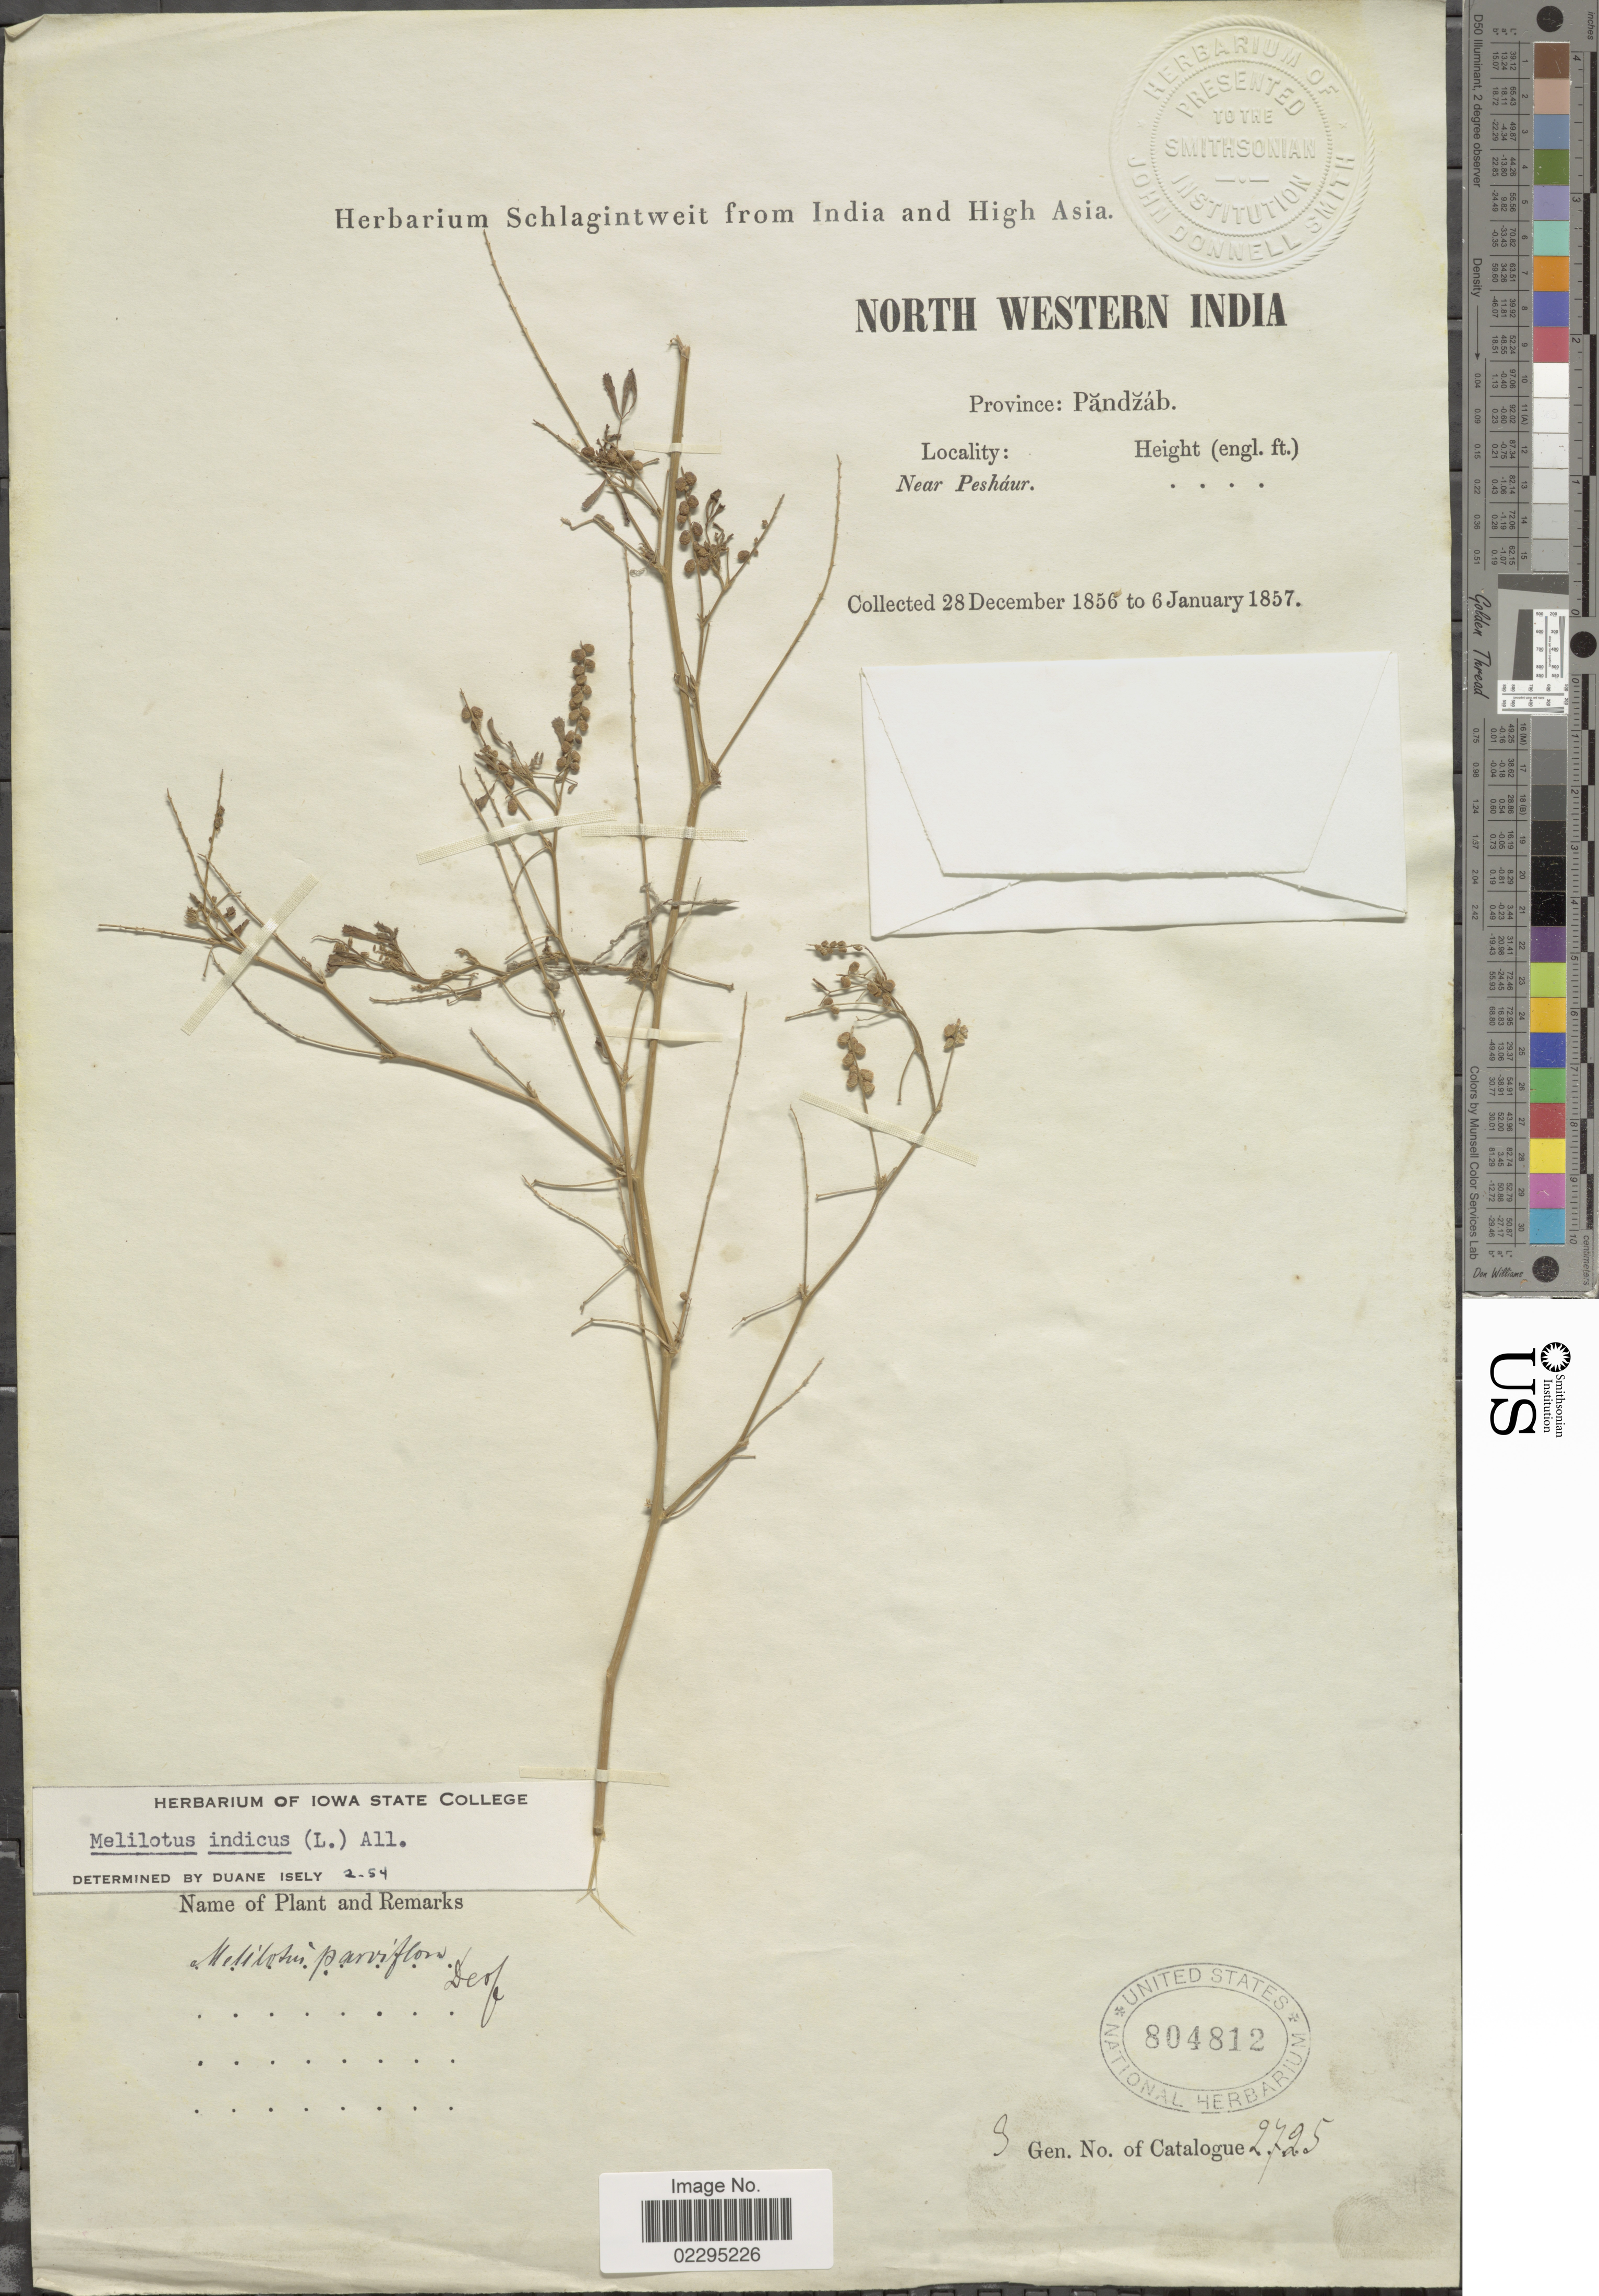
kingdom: Plantae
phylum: Tracheophyta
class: Magnoliopsida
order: Fabales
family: Fabaceae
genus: Melilotus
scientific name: Melilotus indicus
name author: (L.) All.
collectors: ex herb. Schlagintweit from India and High Asia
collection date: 1856-12-28/1857-01-06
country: India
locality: Northwestern India. Province Pandzab, Near Peshaur.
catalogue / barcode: US 804812